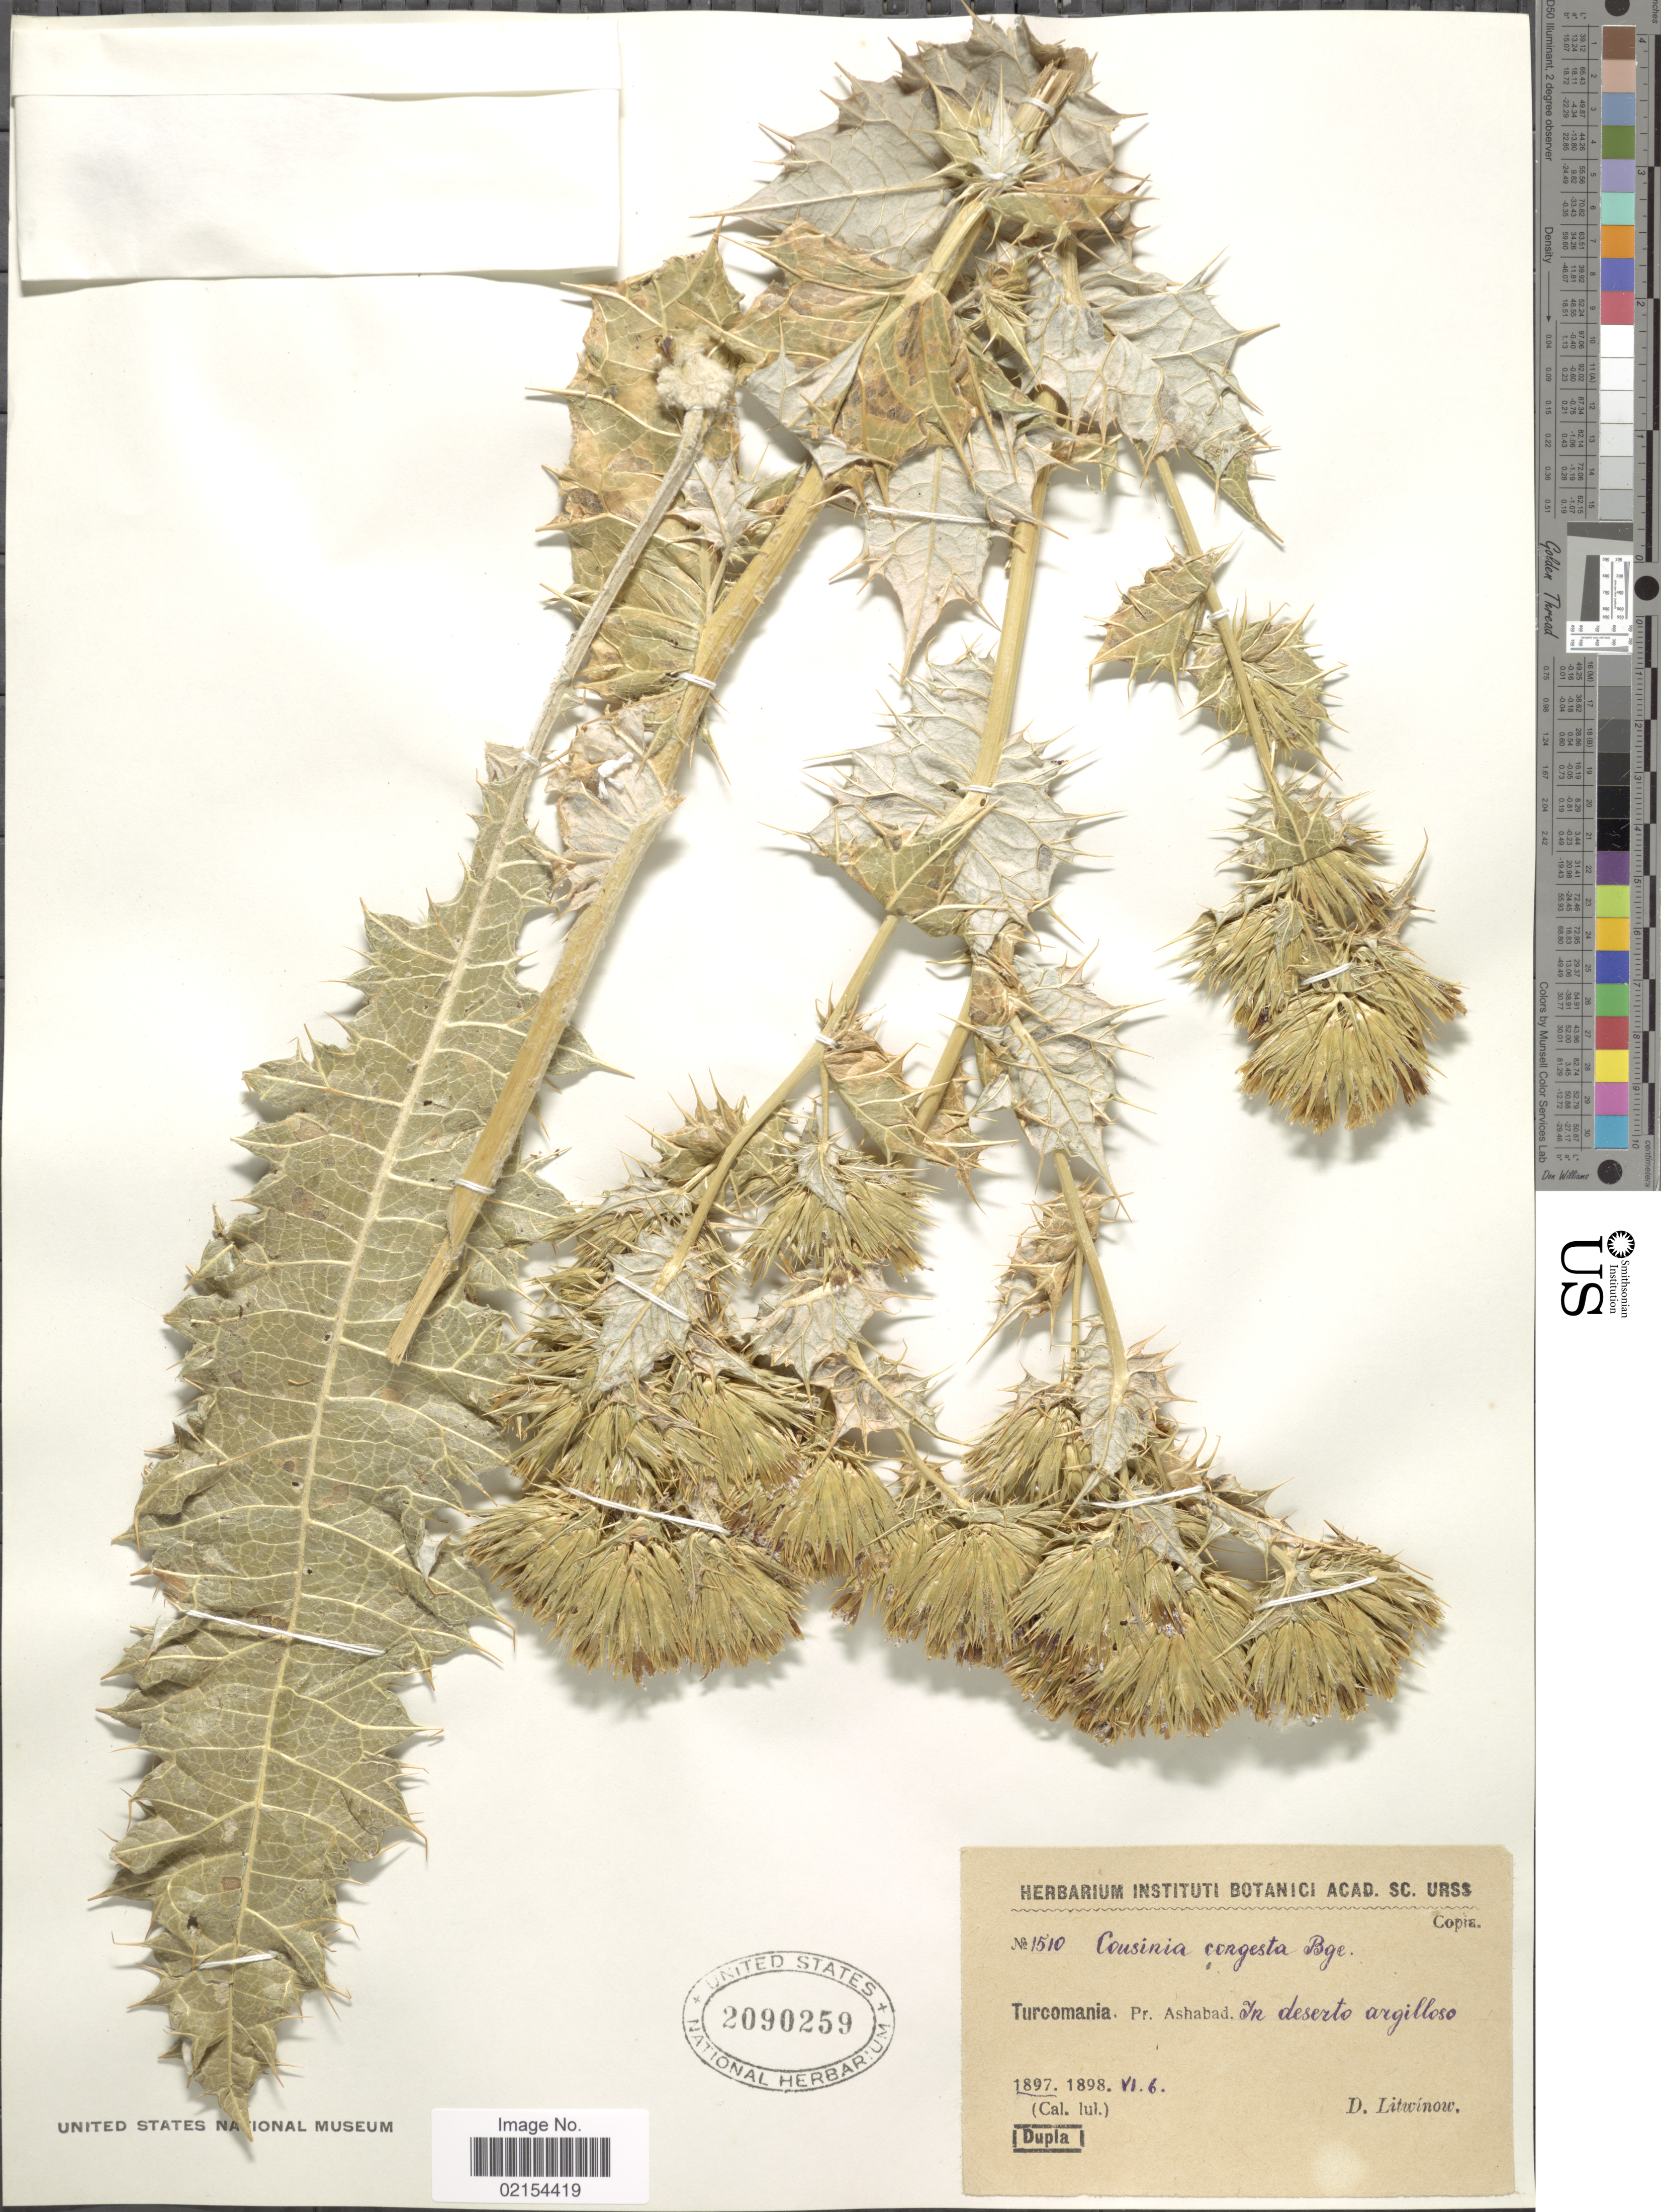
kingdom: Plantae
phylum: Tracheophyta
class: Magnoliopsida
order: Asterales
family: Asteraceae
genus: Cousinia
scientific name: Cousinia congesta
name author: Bunge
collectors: D. Litwinow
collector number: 1510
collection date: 1897-06-06/1898-06-06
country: Turkmenistan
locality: Turcomania, Pr. Ashabad, In deserto argilloso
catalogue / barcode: US 2090259